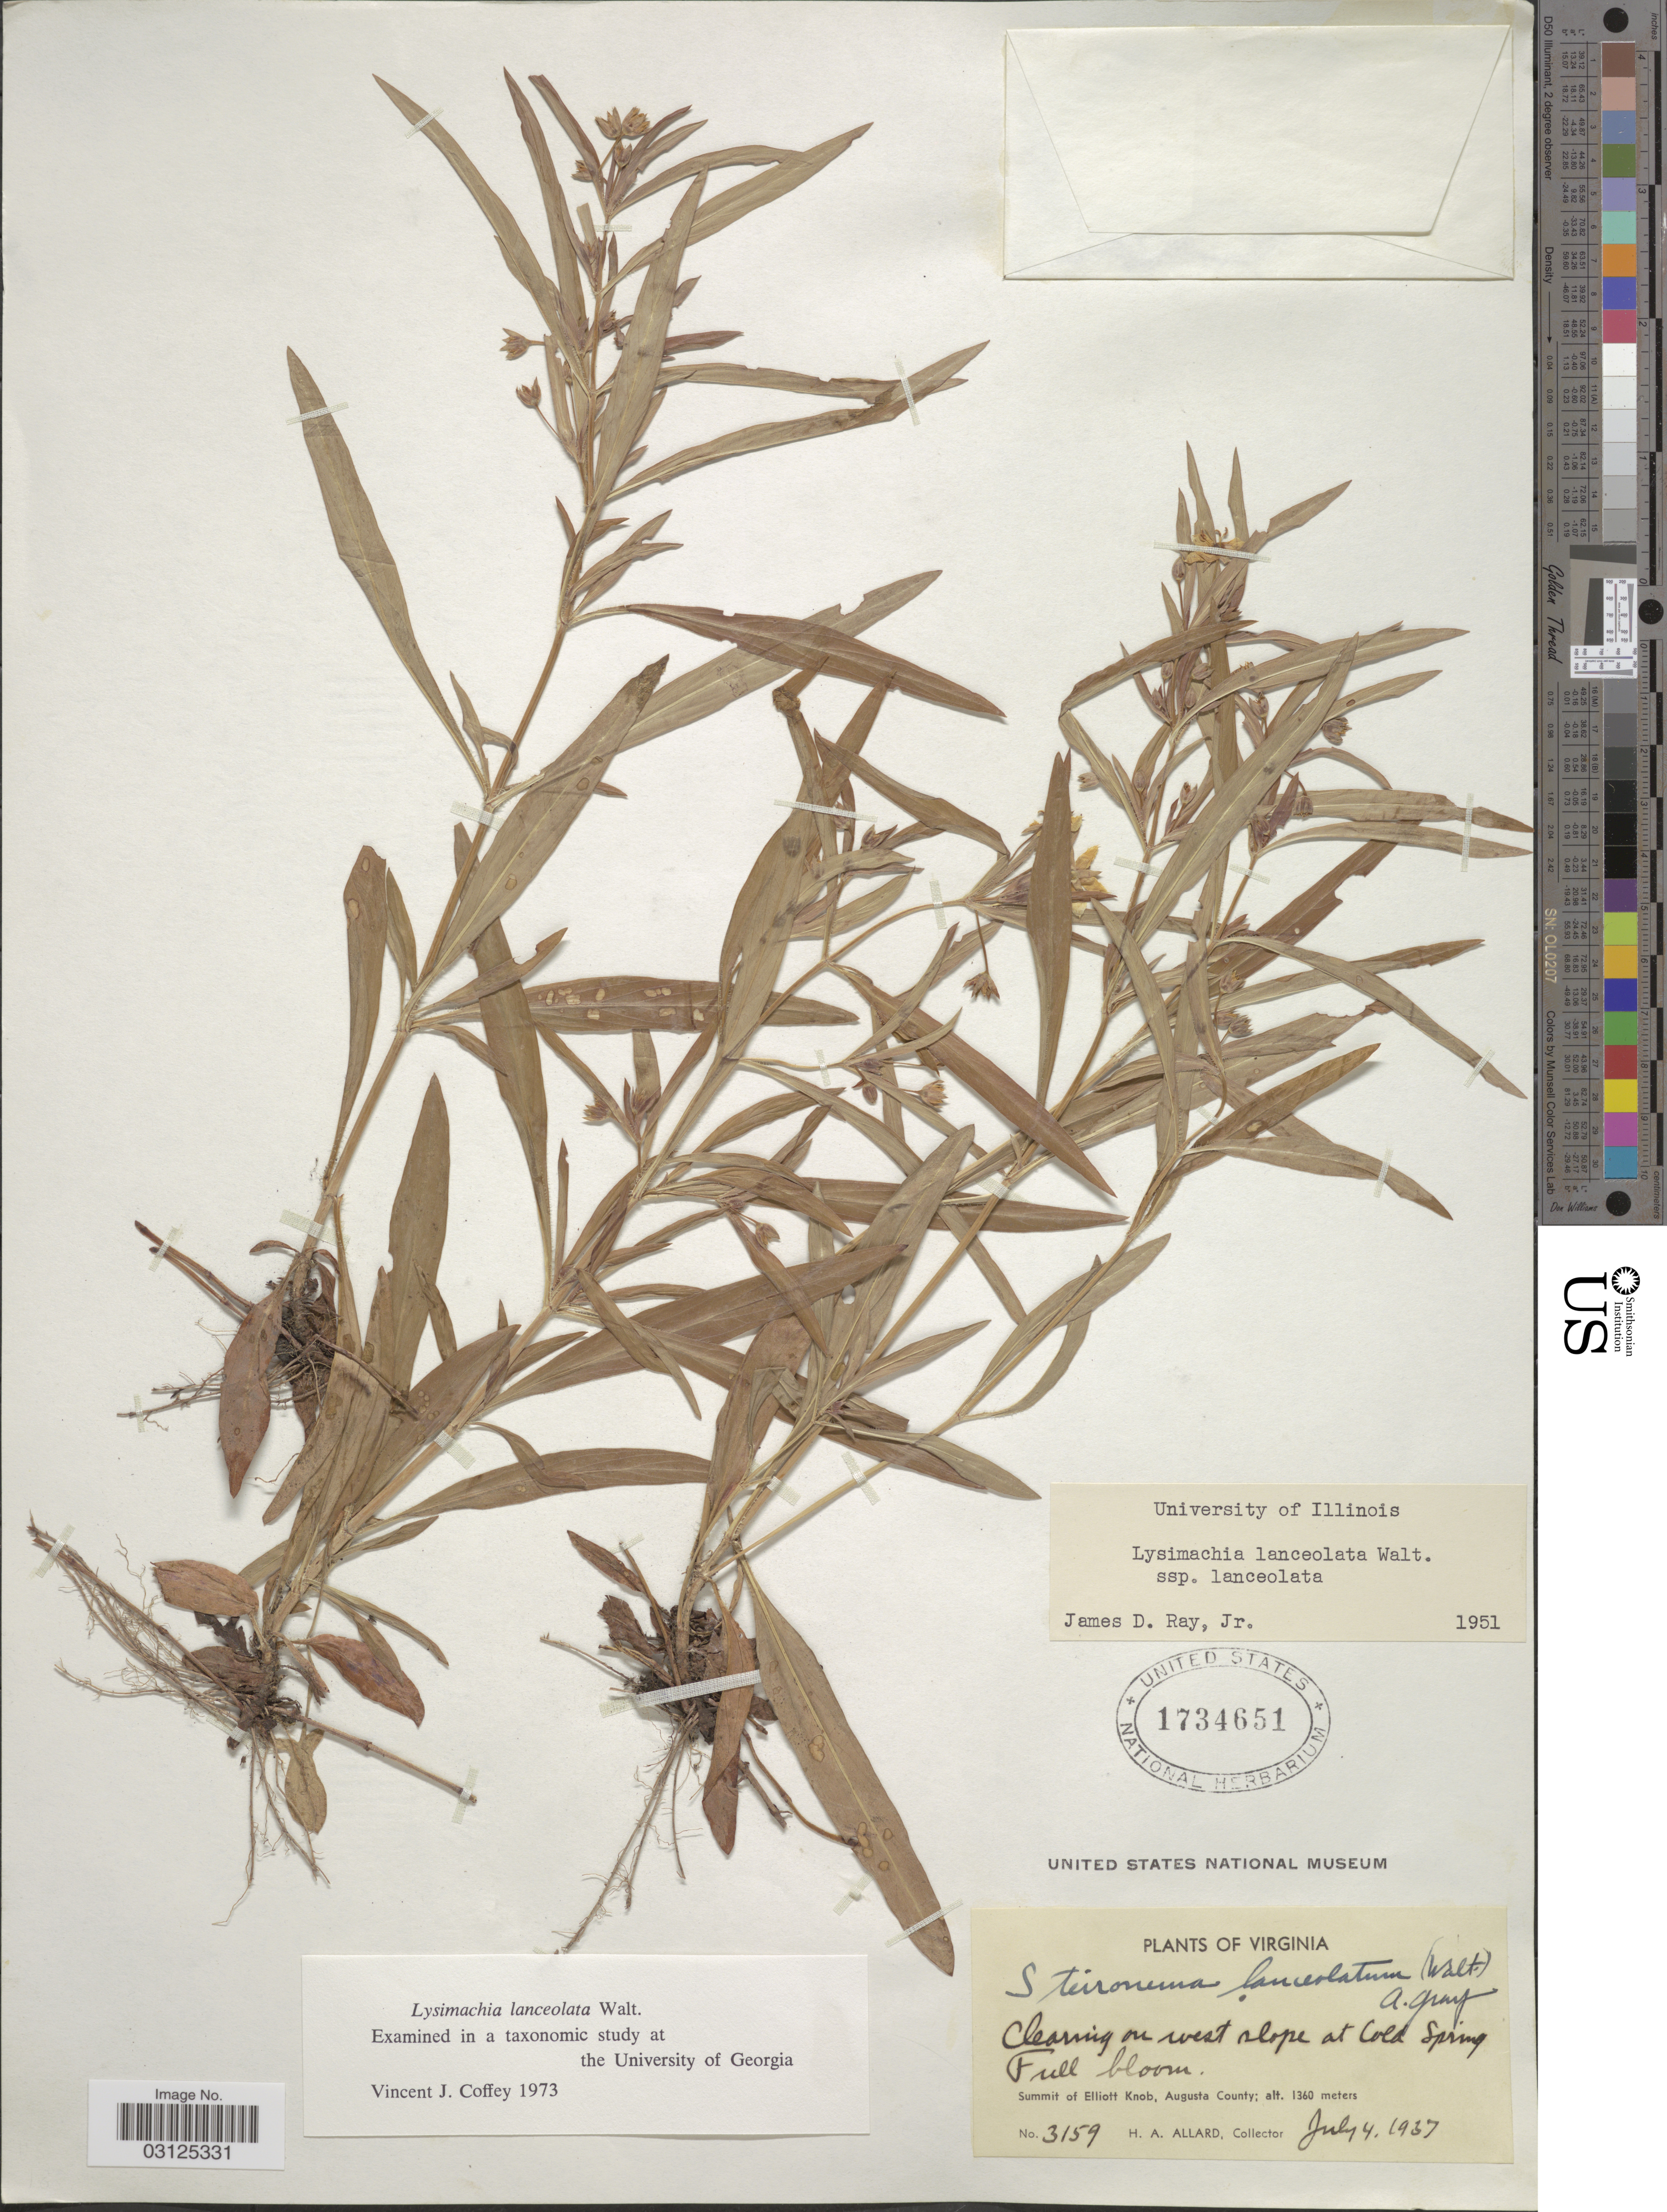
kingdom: Plantae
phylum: Tracheophyta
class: Magnoliopsida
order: Ericales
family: Primulaceae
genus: Steironema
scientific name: Steironema lanceolatum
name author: (Walter) A. Gray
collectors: H. A. Allard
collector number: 3159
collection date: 1937-07-04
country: United States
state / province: Virginia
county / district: Augusta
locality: Clearing on west slope at Cold Spring Full bloom. Summit of Elliott Knob, Augusta County.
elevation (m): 1360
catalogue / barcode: US 1734651